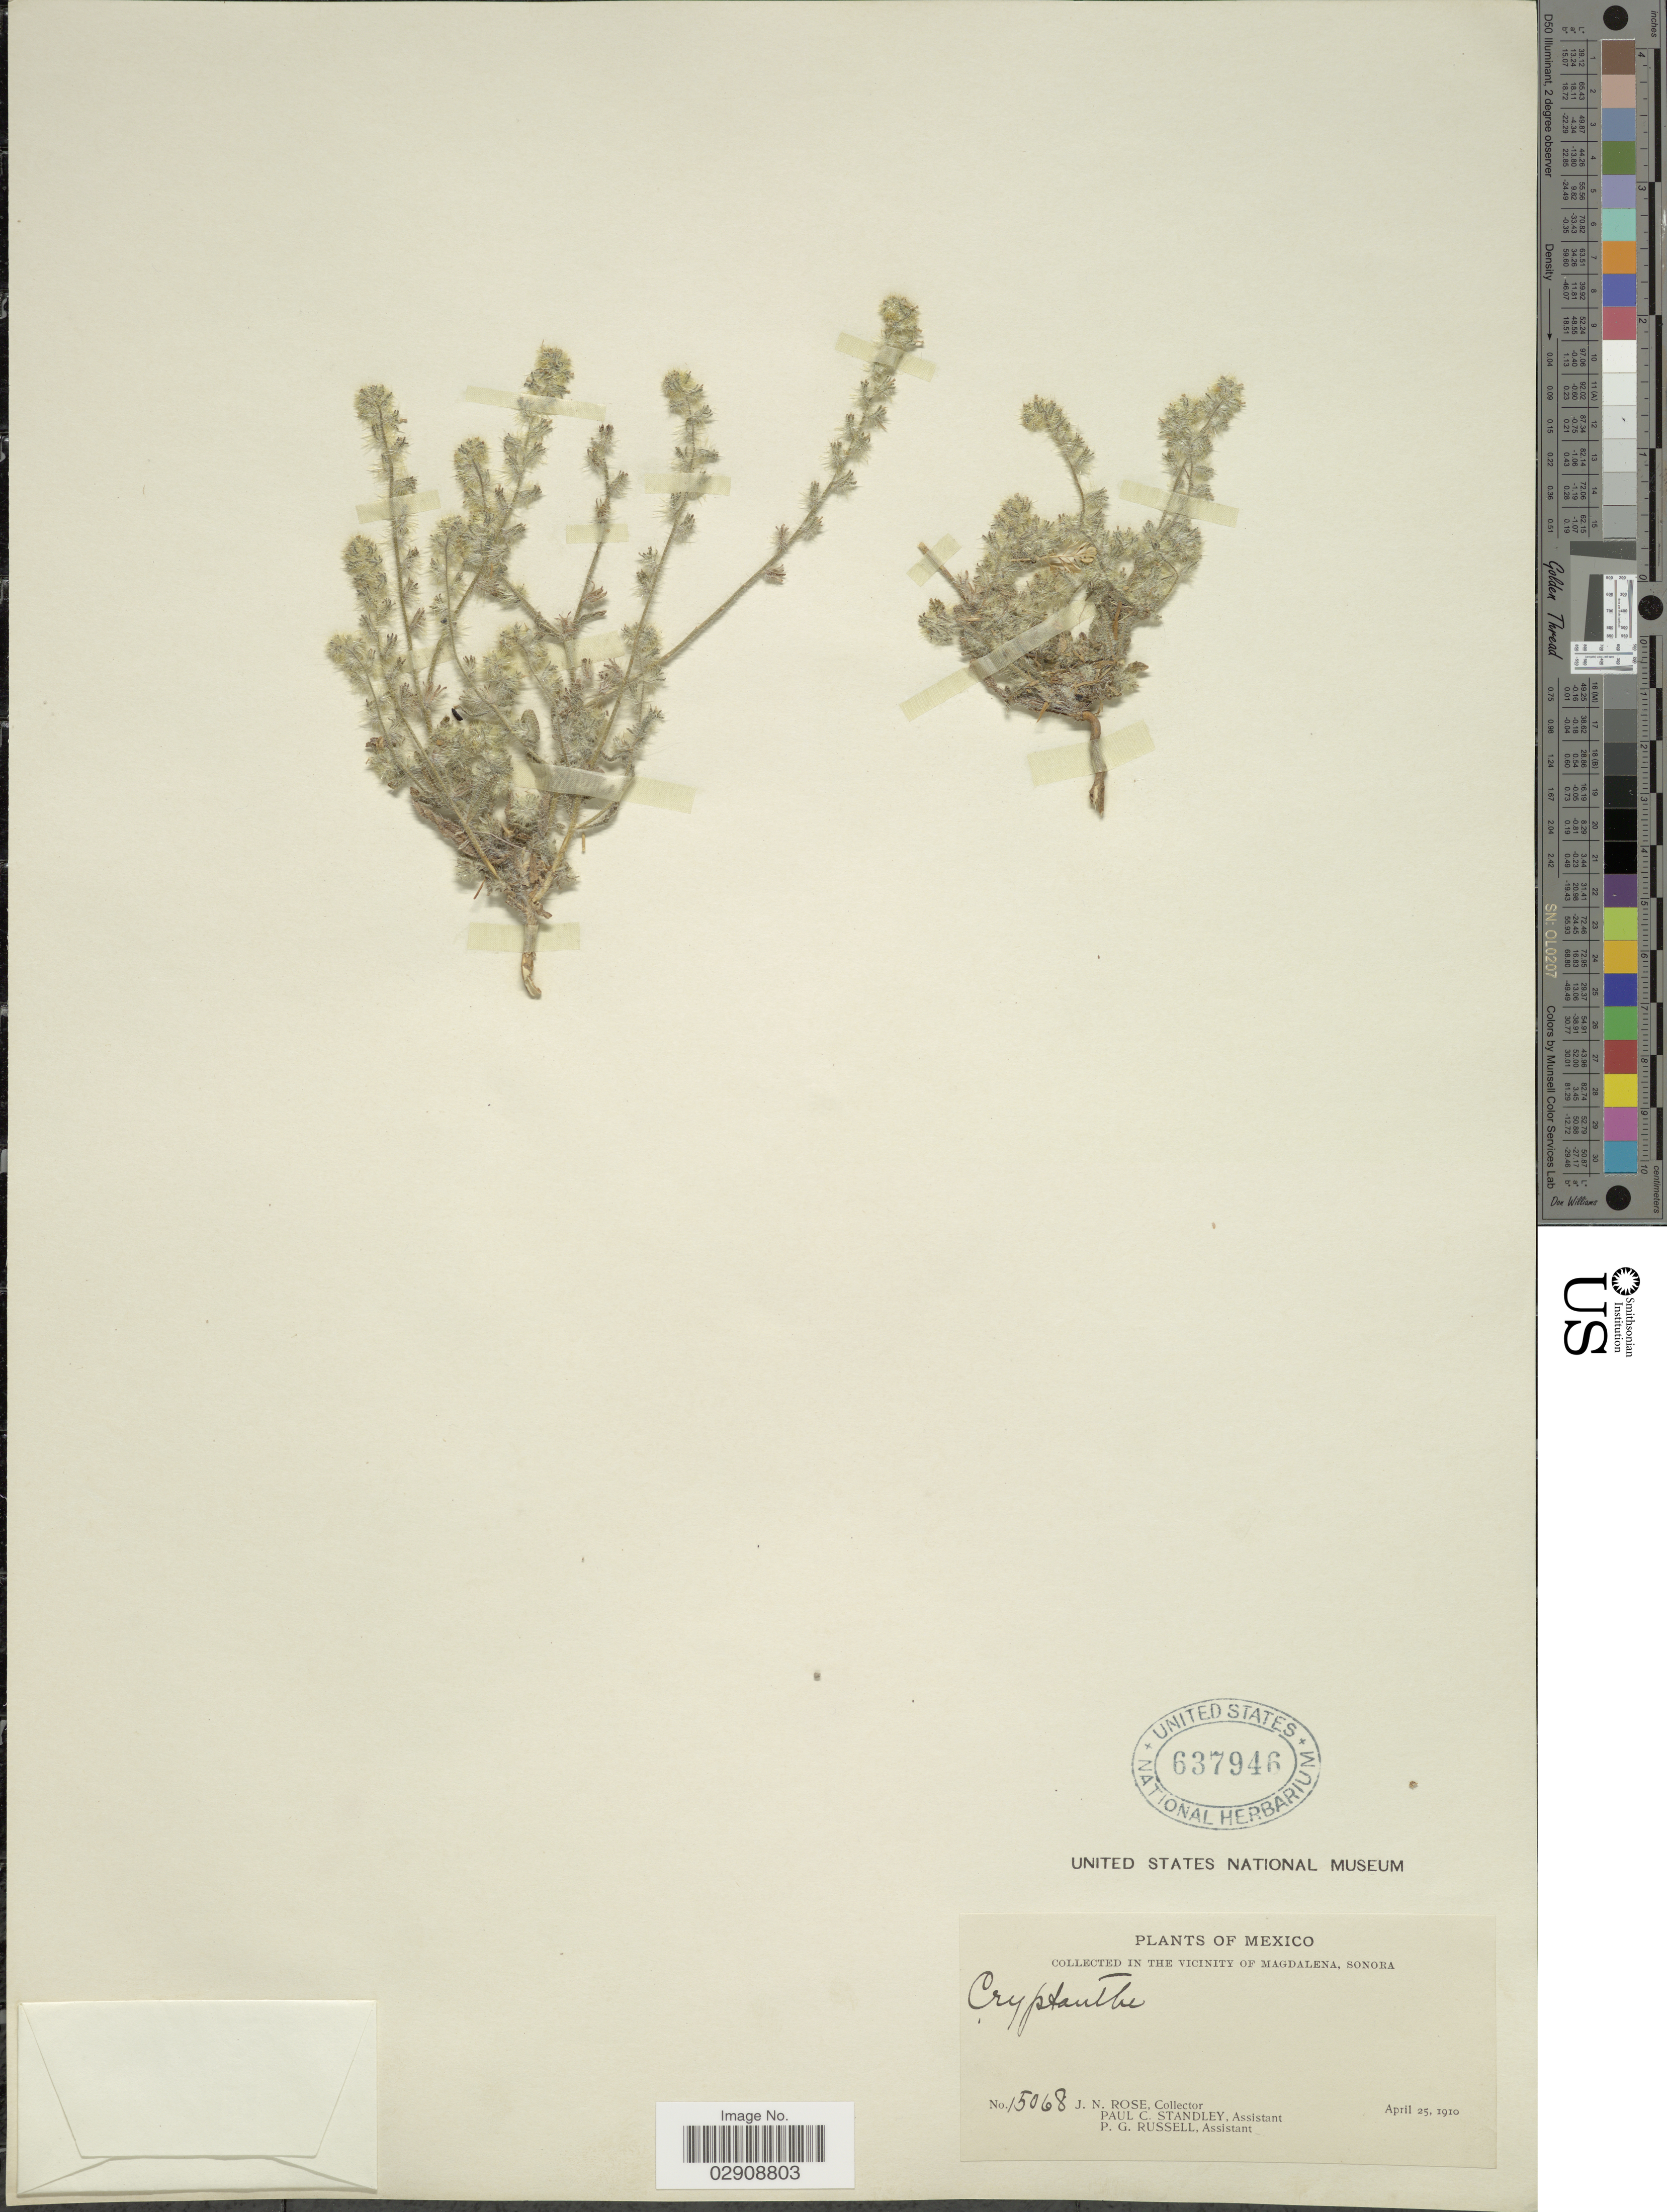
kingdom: Plantae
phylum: Tracheophyta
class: Magnoliopsida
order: Boraginales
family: Boraginaceae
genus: Cryptantha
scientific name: Cryptantha sp.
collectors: J. N. Rose, P. C. Standley & P. G. Russell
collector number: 15068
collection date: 1910-04-25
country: Mexico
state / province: Sonora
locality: In the vicinity of Magdalena.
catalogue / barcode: US 637946